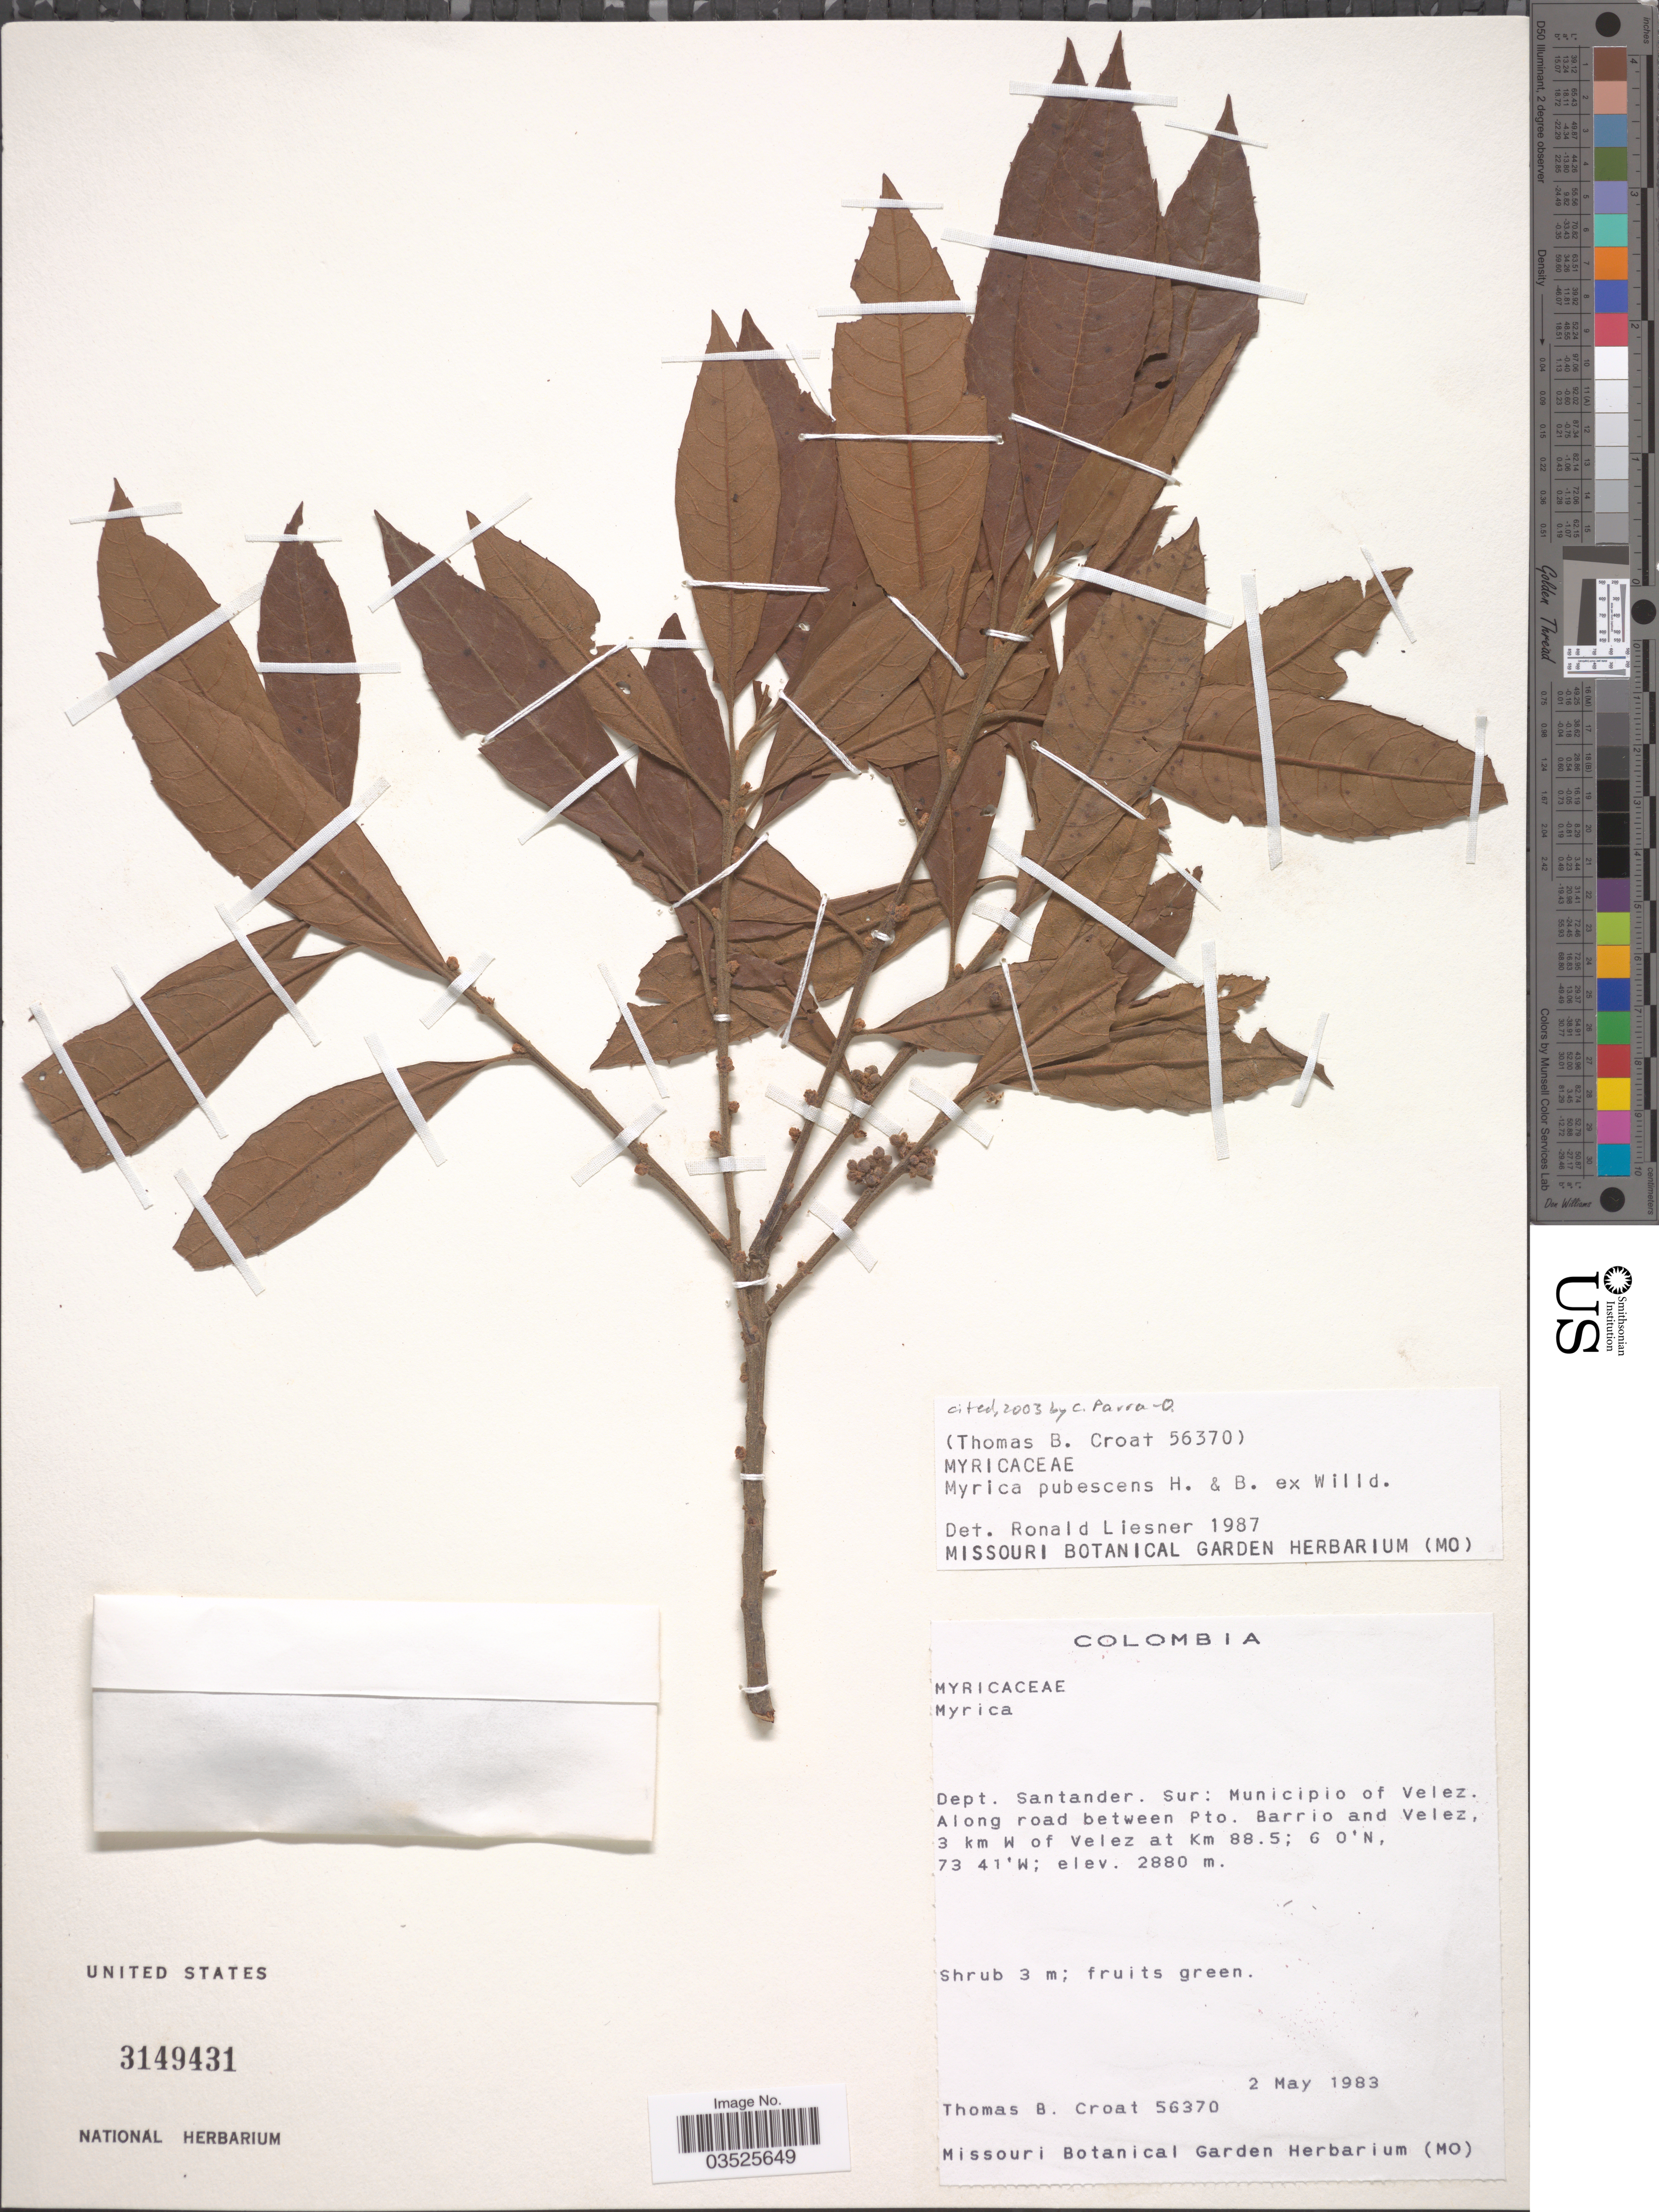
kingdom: Plantae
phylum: Tracheophyta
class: Magnoliopsida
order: Fagales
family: Myricaceae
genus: Myrica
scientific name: Myrica pubescens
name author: Humb. & Bonpl. ex Willd.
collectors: T. B. Croat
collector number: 56370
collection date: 1983-05-02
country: Colombia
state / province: Santander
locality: Dept. Santander. Sur: Municipio of Velez. Along road between pto. Barrio and Velez, 3 km W of Velez at Km 88.5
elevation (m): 2880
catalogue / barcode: US 3149431